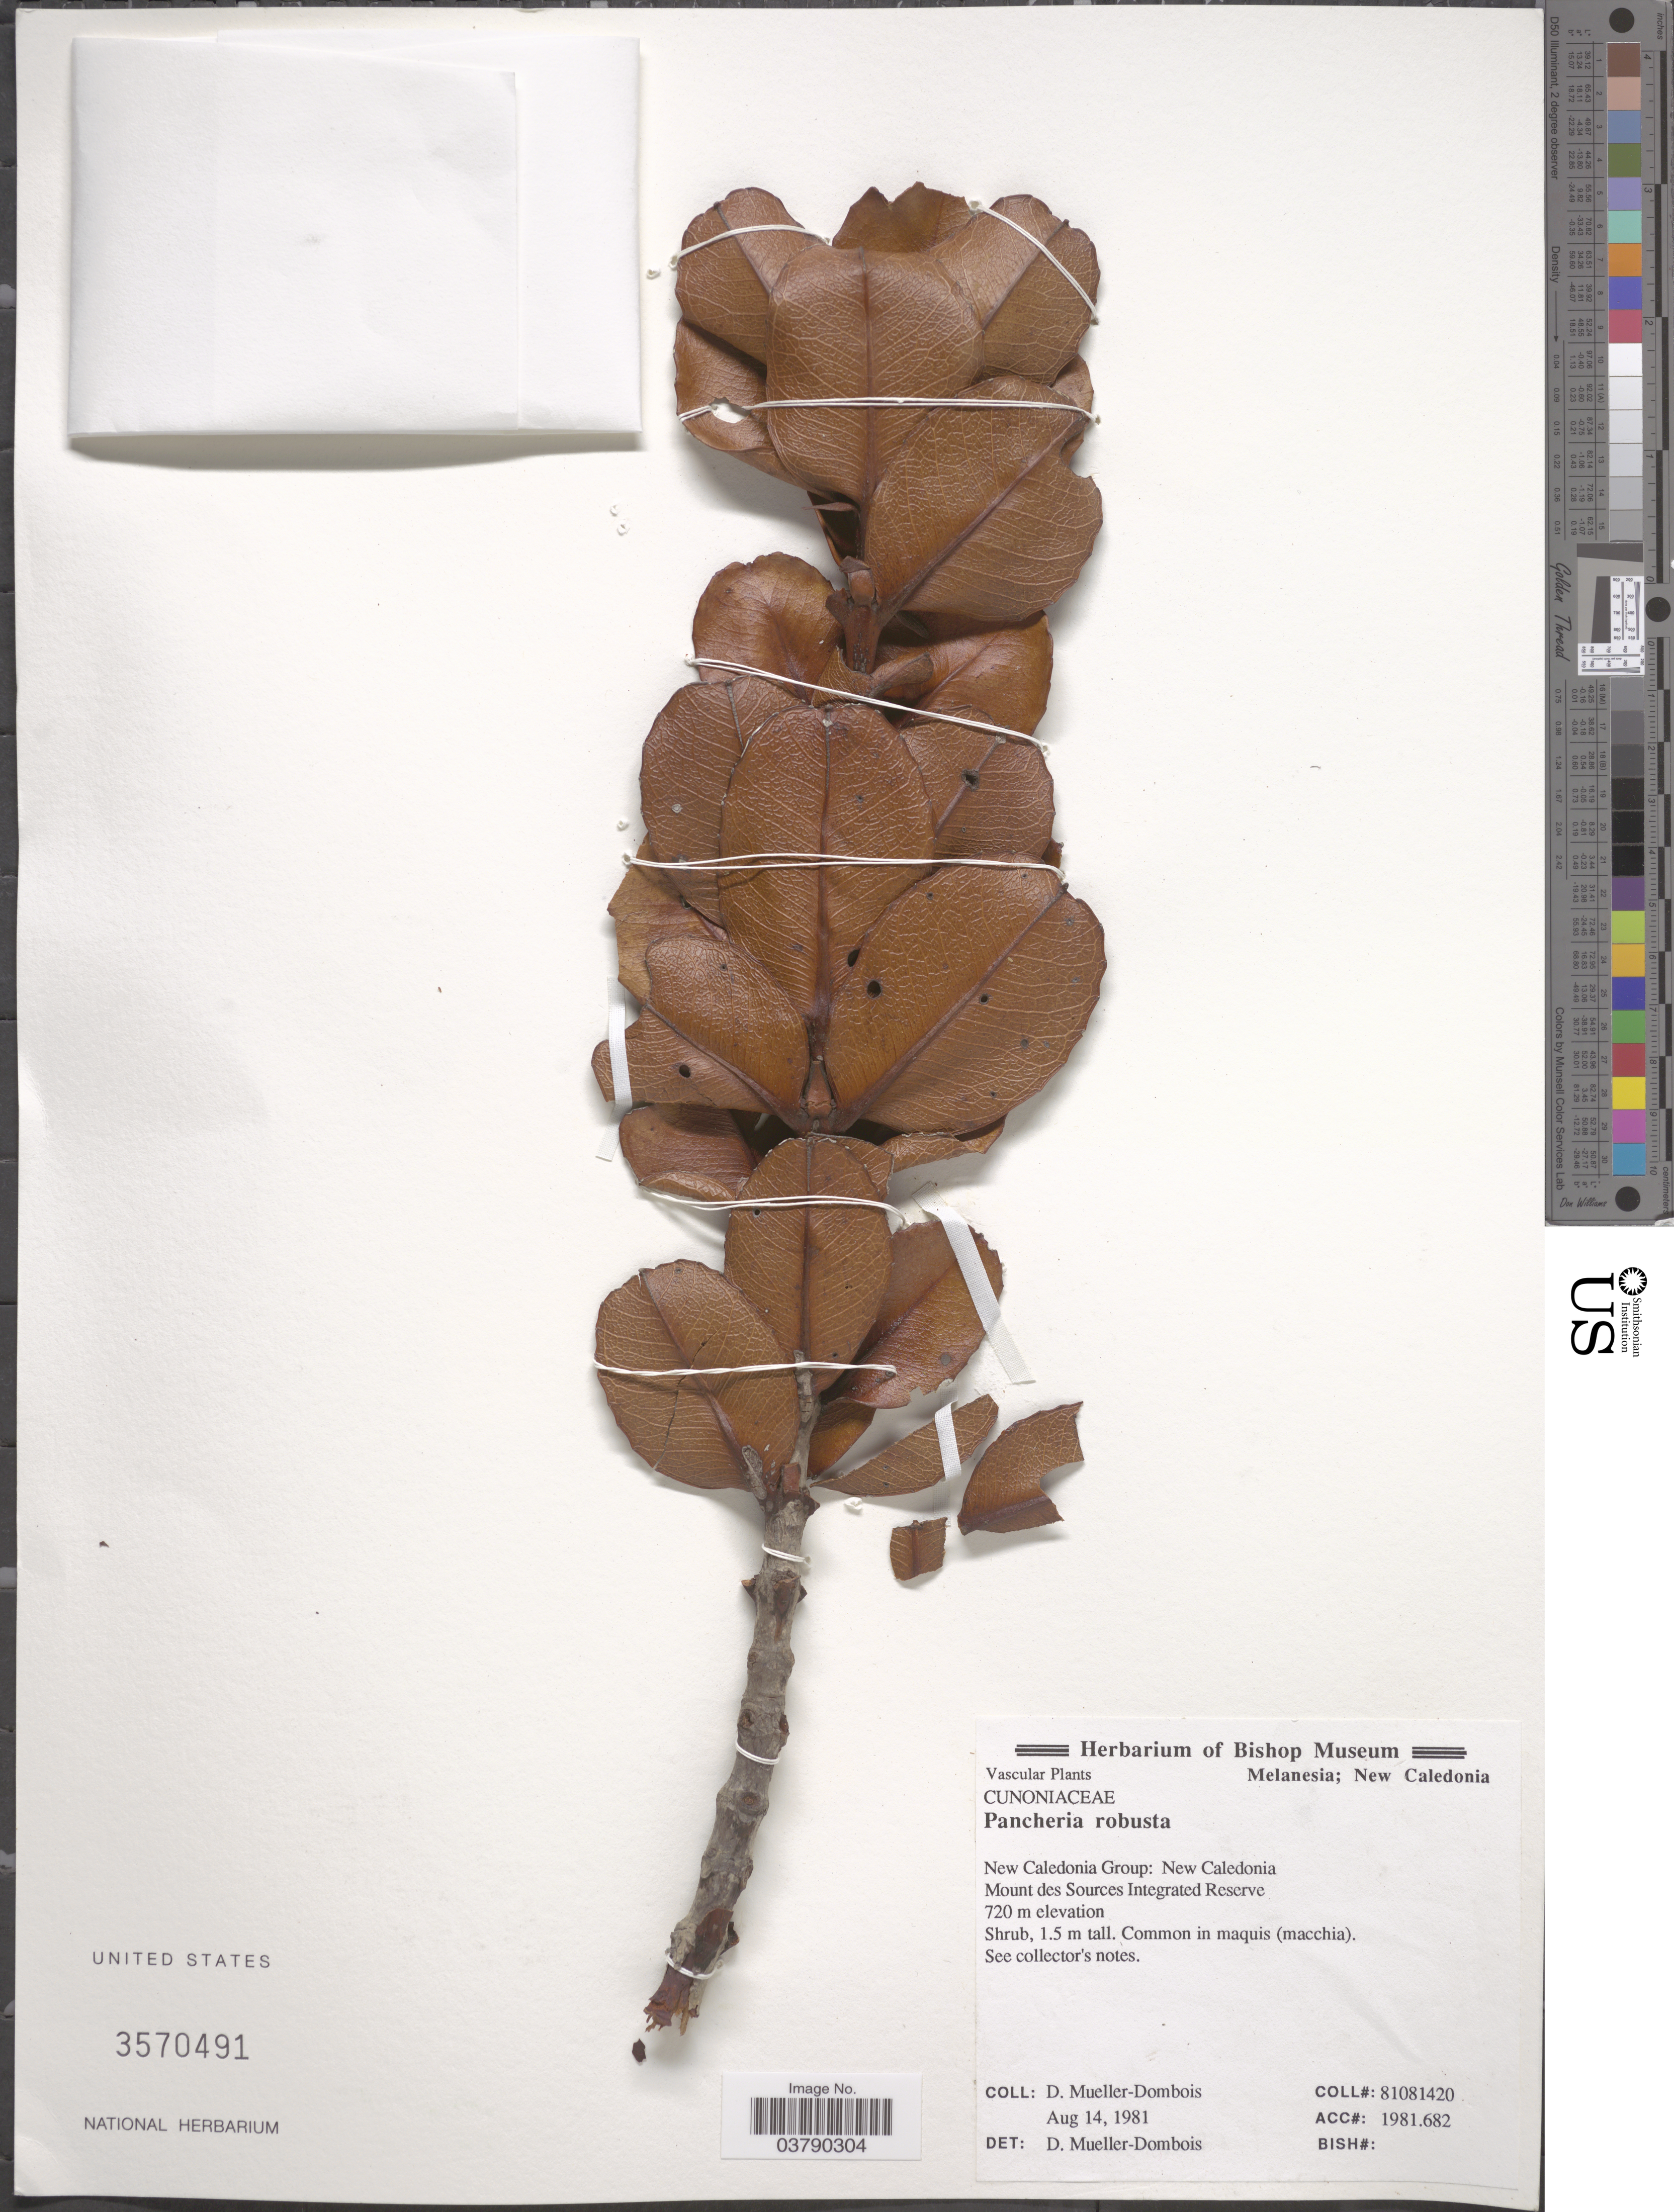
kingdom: Plantae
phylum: Tracheophyta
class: Magnoliopsida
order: Oxalidales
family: Cunoniaceae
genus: Pancheria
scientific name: Pancheria robusta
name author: Guillaumin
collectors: D. Meuller-Dombois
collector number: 81081420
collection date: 1981-08-14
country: New Caledonia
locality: New Caledonia Group. Mount des Sources Integrated Reserve.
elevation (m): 720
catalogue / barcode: US 3570491